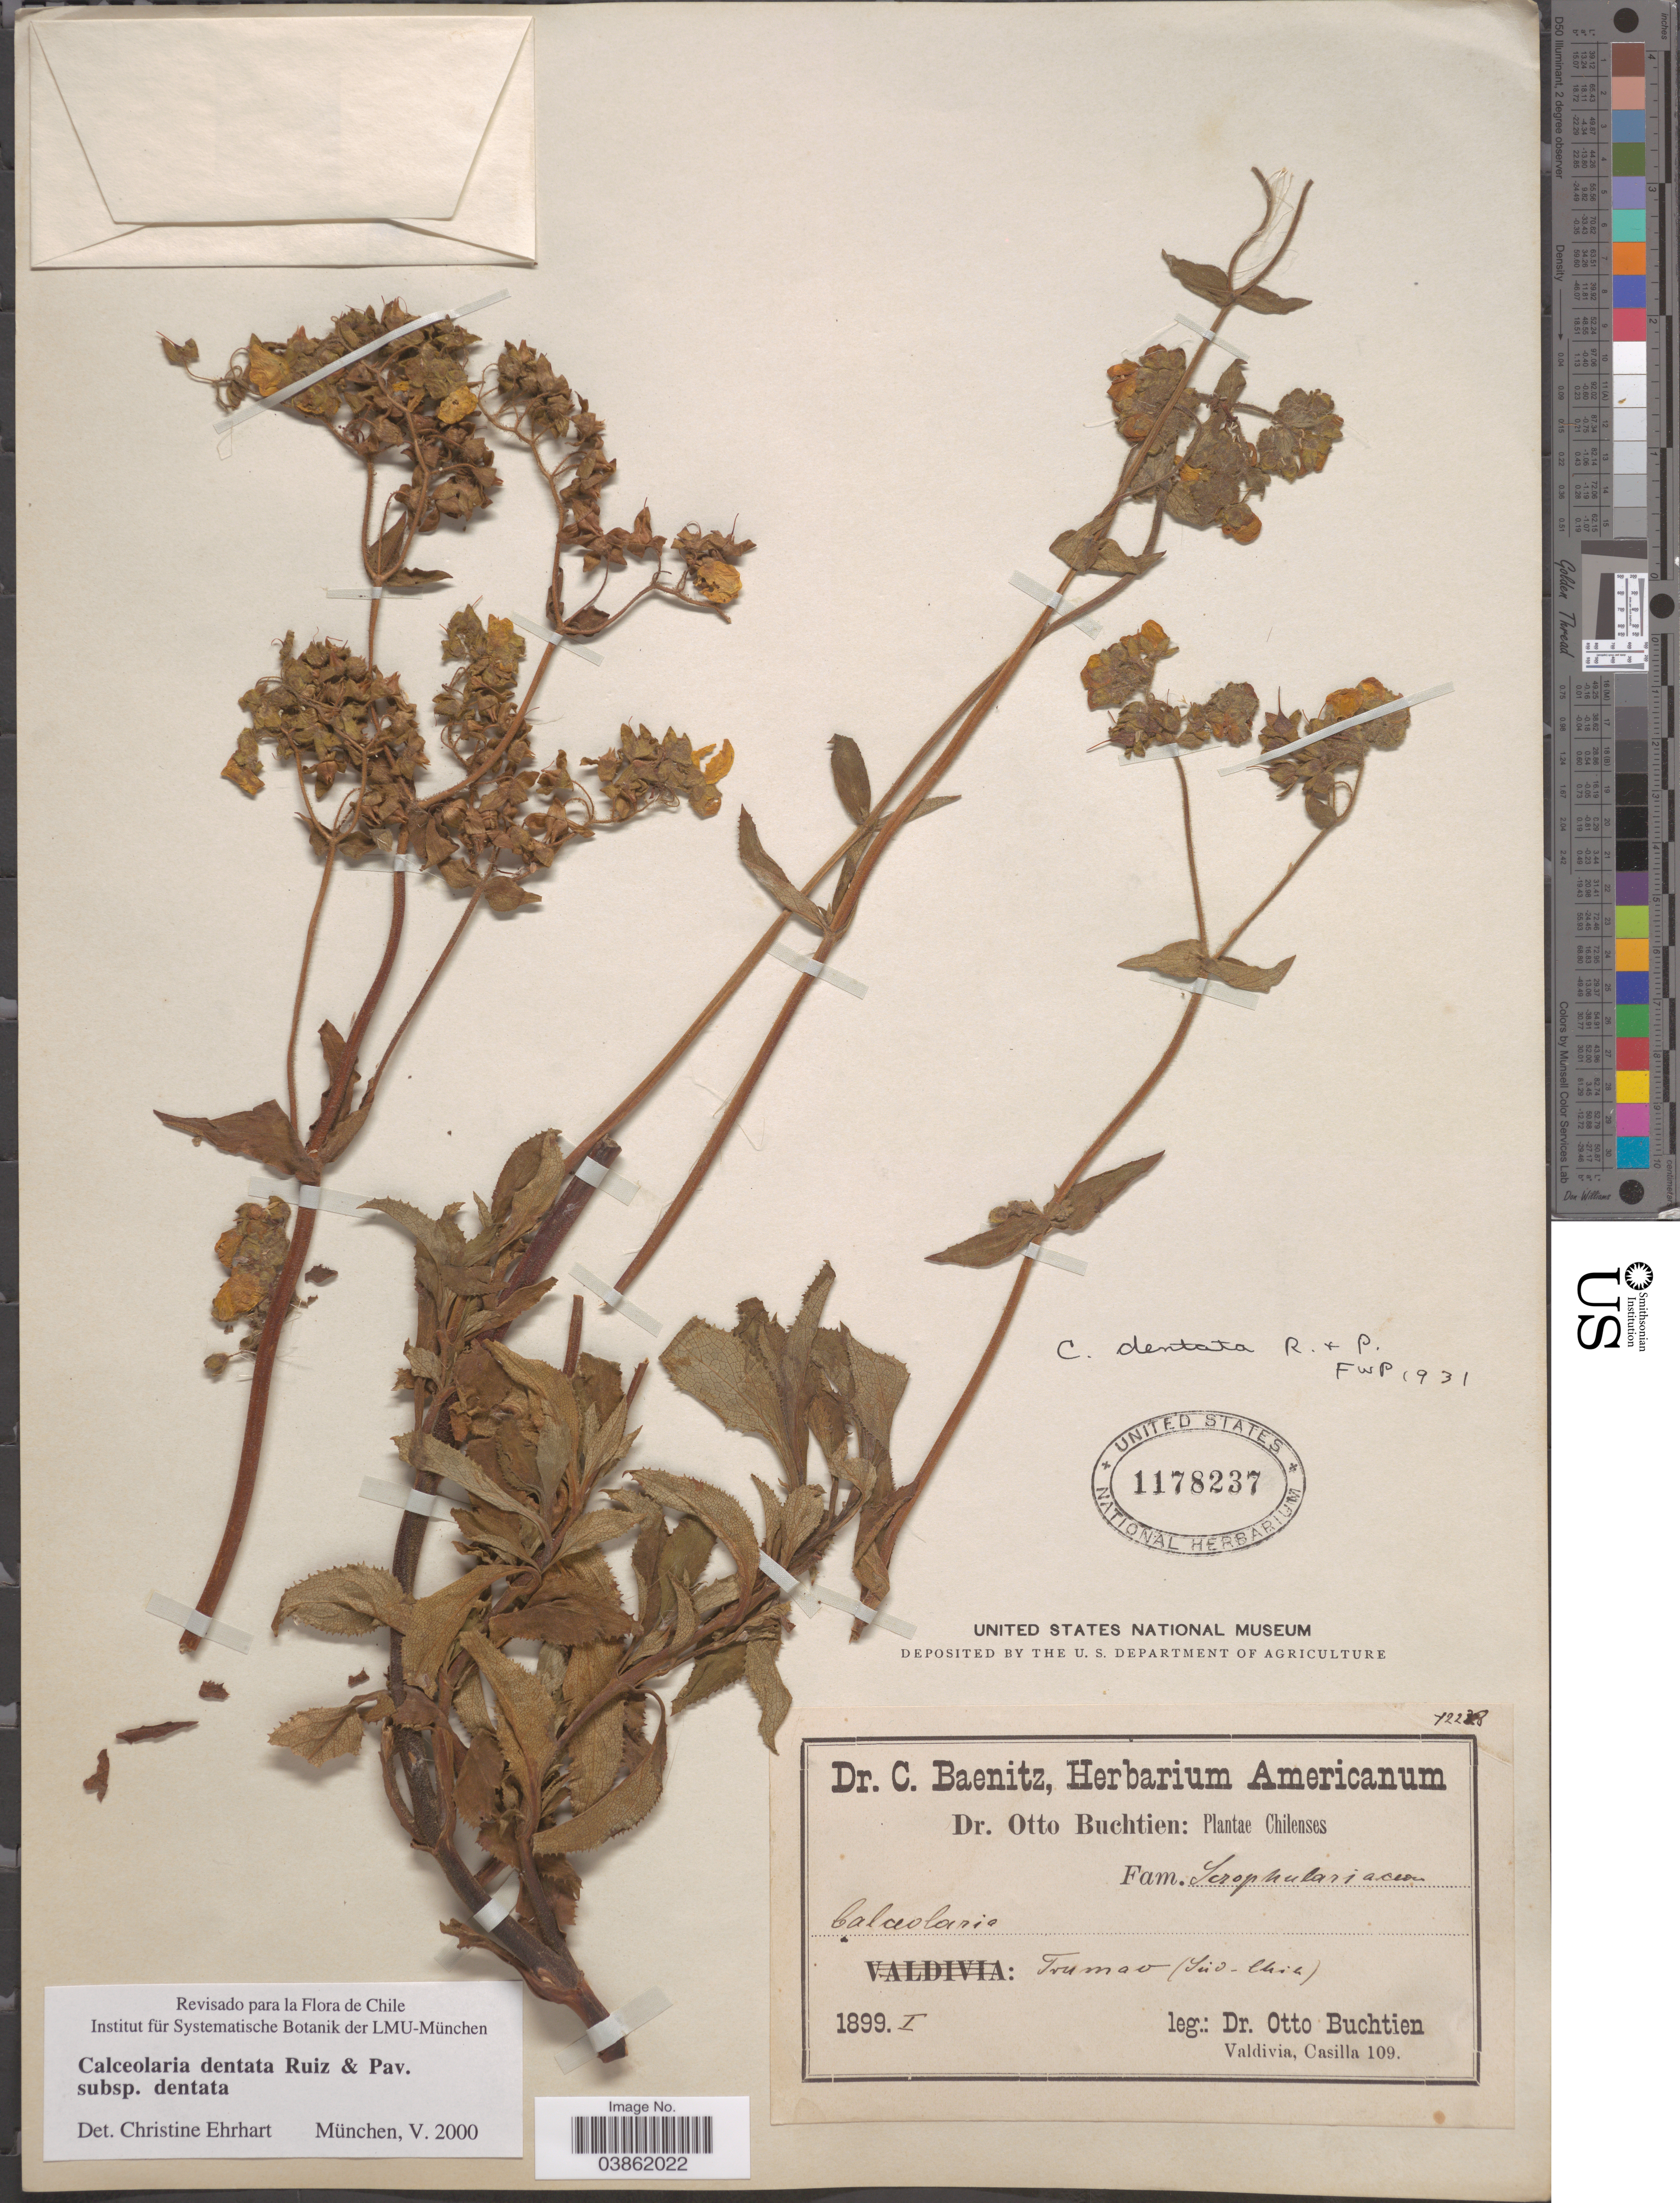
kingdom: Plantae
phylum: Tracheophyta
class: Magnoliopsida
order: Lamiales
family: Calceolariaceae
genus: Calceolaria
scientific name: Calceolaria dentata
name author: Ruiz & Pav.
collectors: O. Buchtien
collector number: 7228*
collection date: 1899-01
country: Chile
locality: Trumao (Sud-Chile).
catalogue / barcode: US 1178237